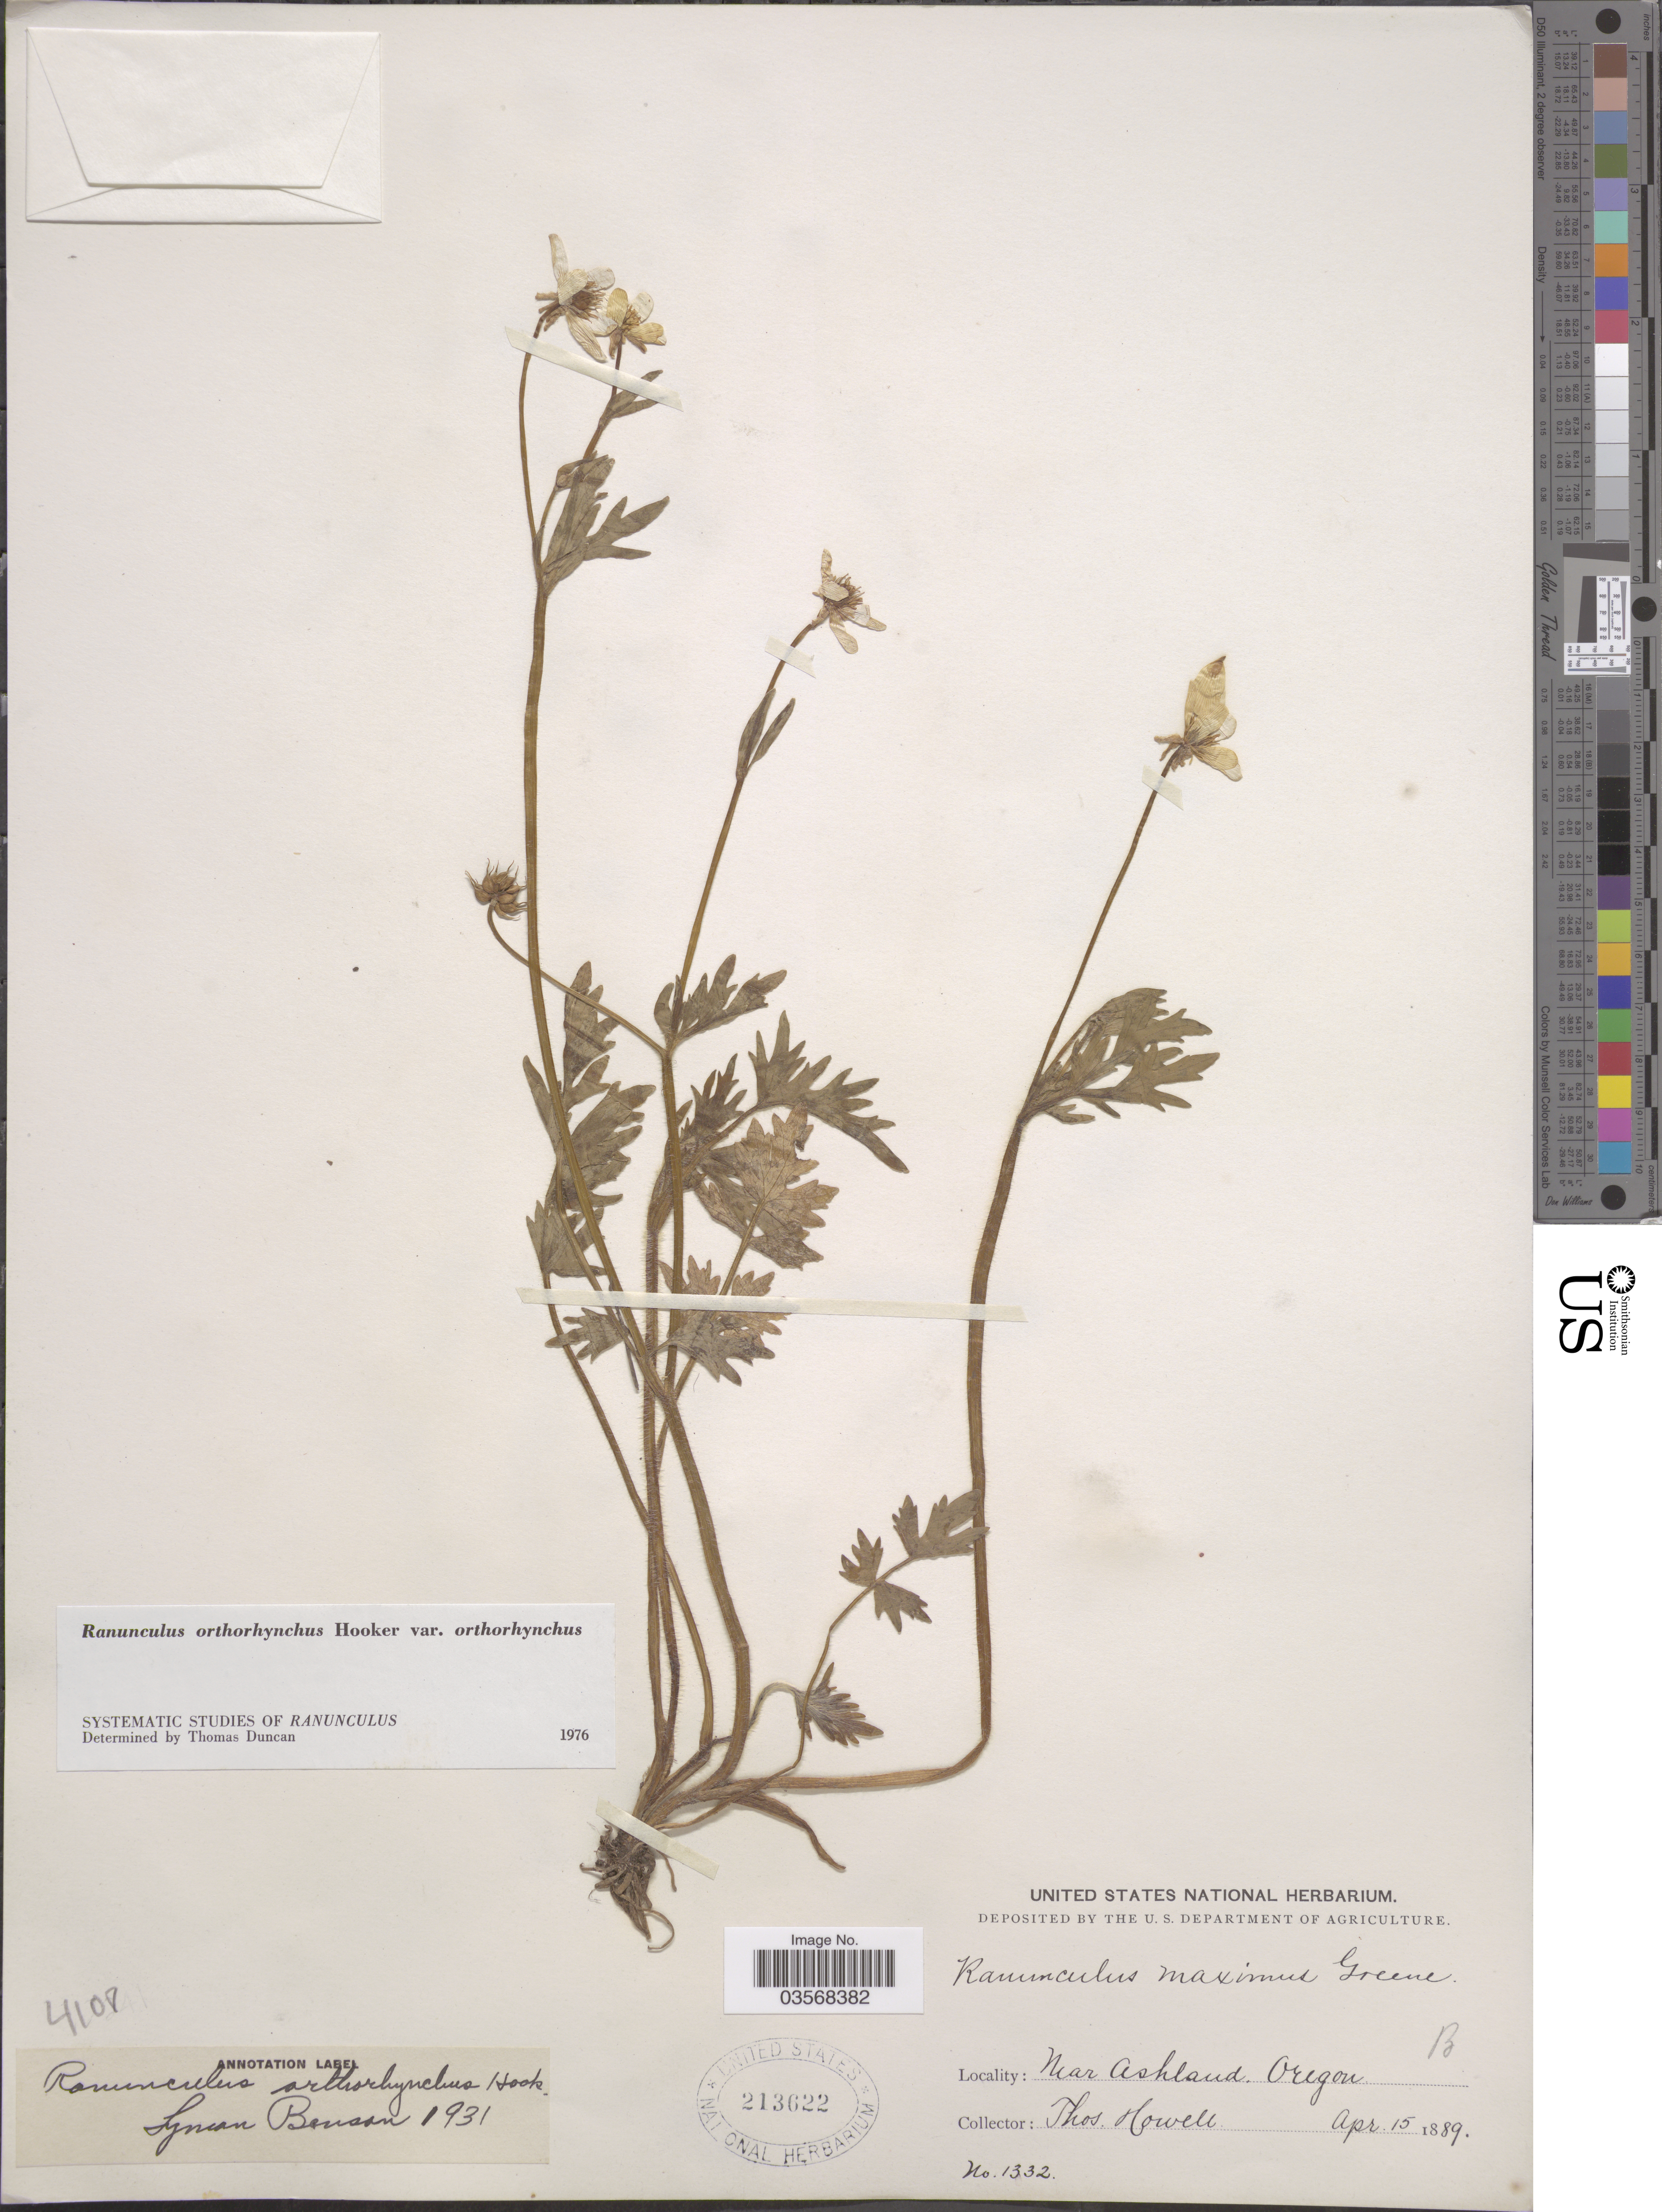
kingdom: Plantae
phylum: Tracheophyta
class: Magnoliopsida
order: Ranunculales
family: Ranunculaceae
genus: Ranunculus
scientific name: Ranunculus orthorhynchus var. orthorhynchus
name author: Hook.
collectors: T. Howell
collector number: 1332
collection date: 1889-04-15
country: United States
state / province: Oregon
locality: Near Ashland.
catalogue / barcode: US 213622